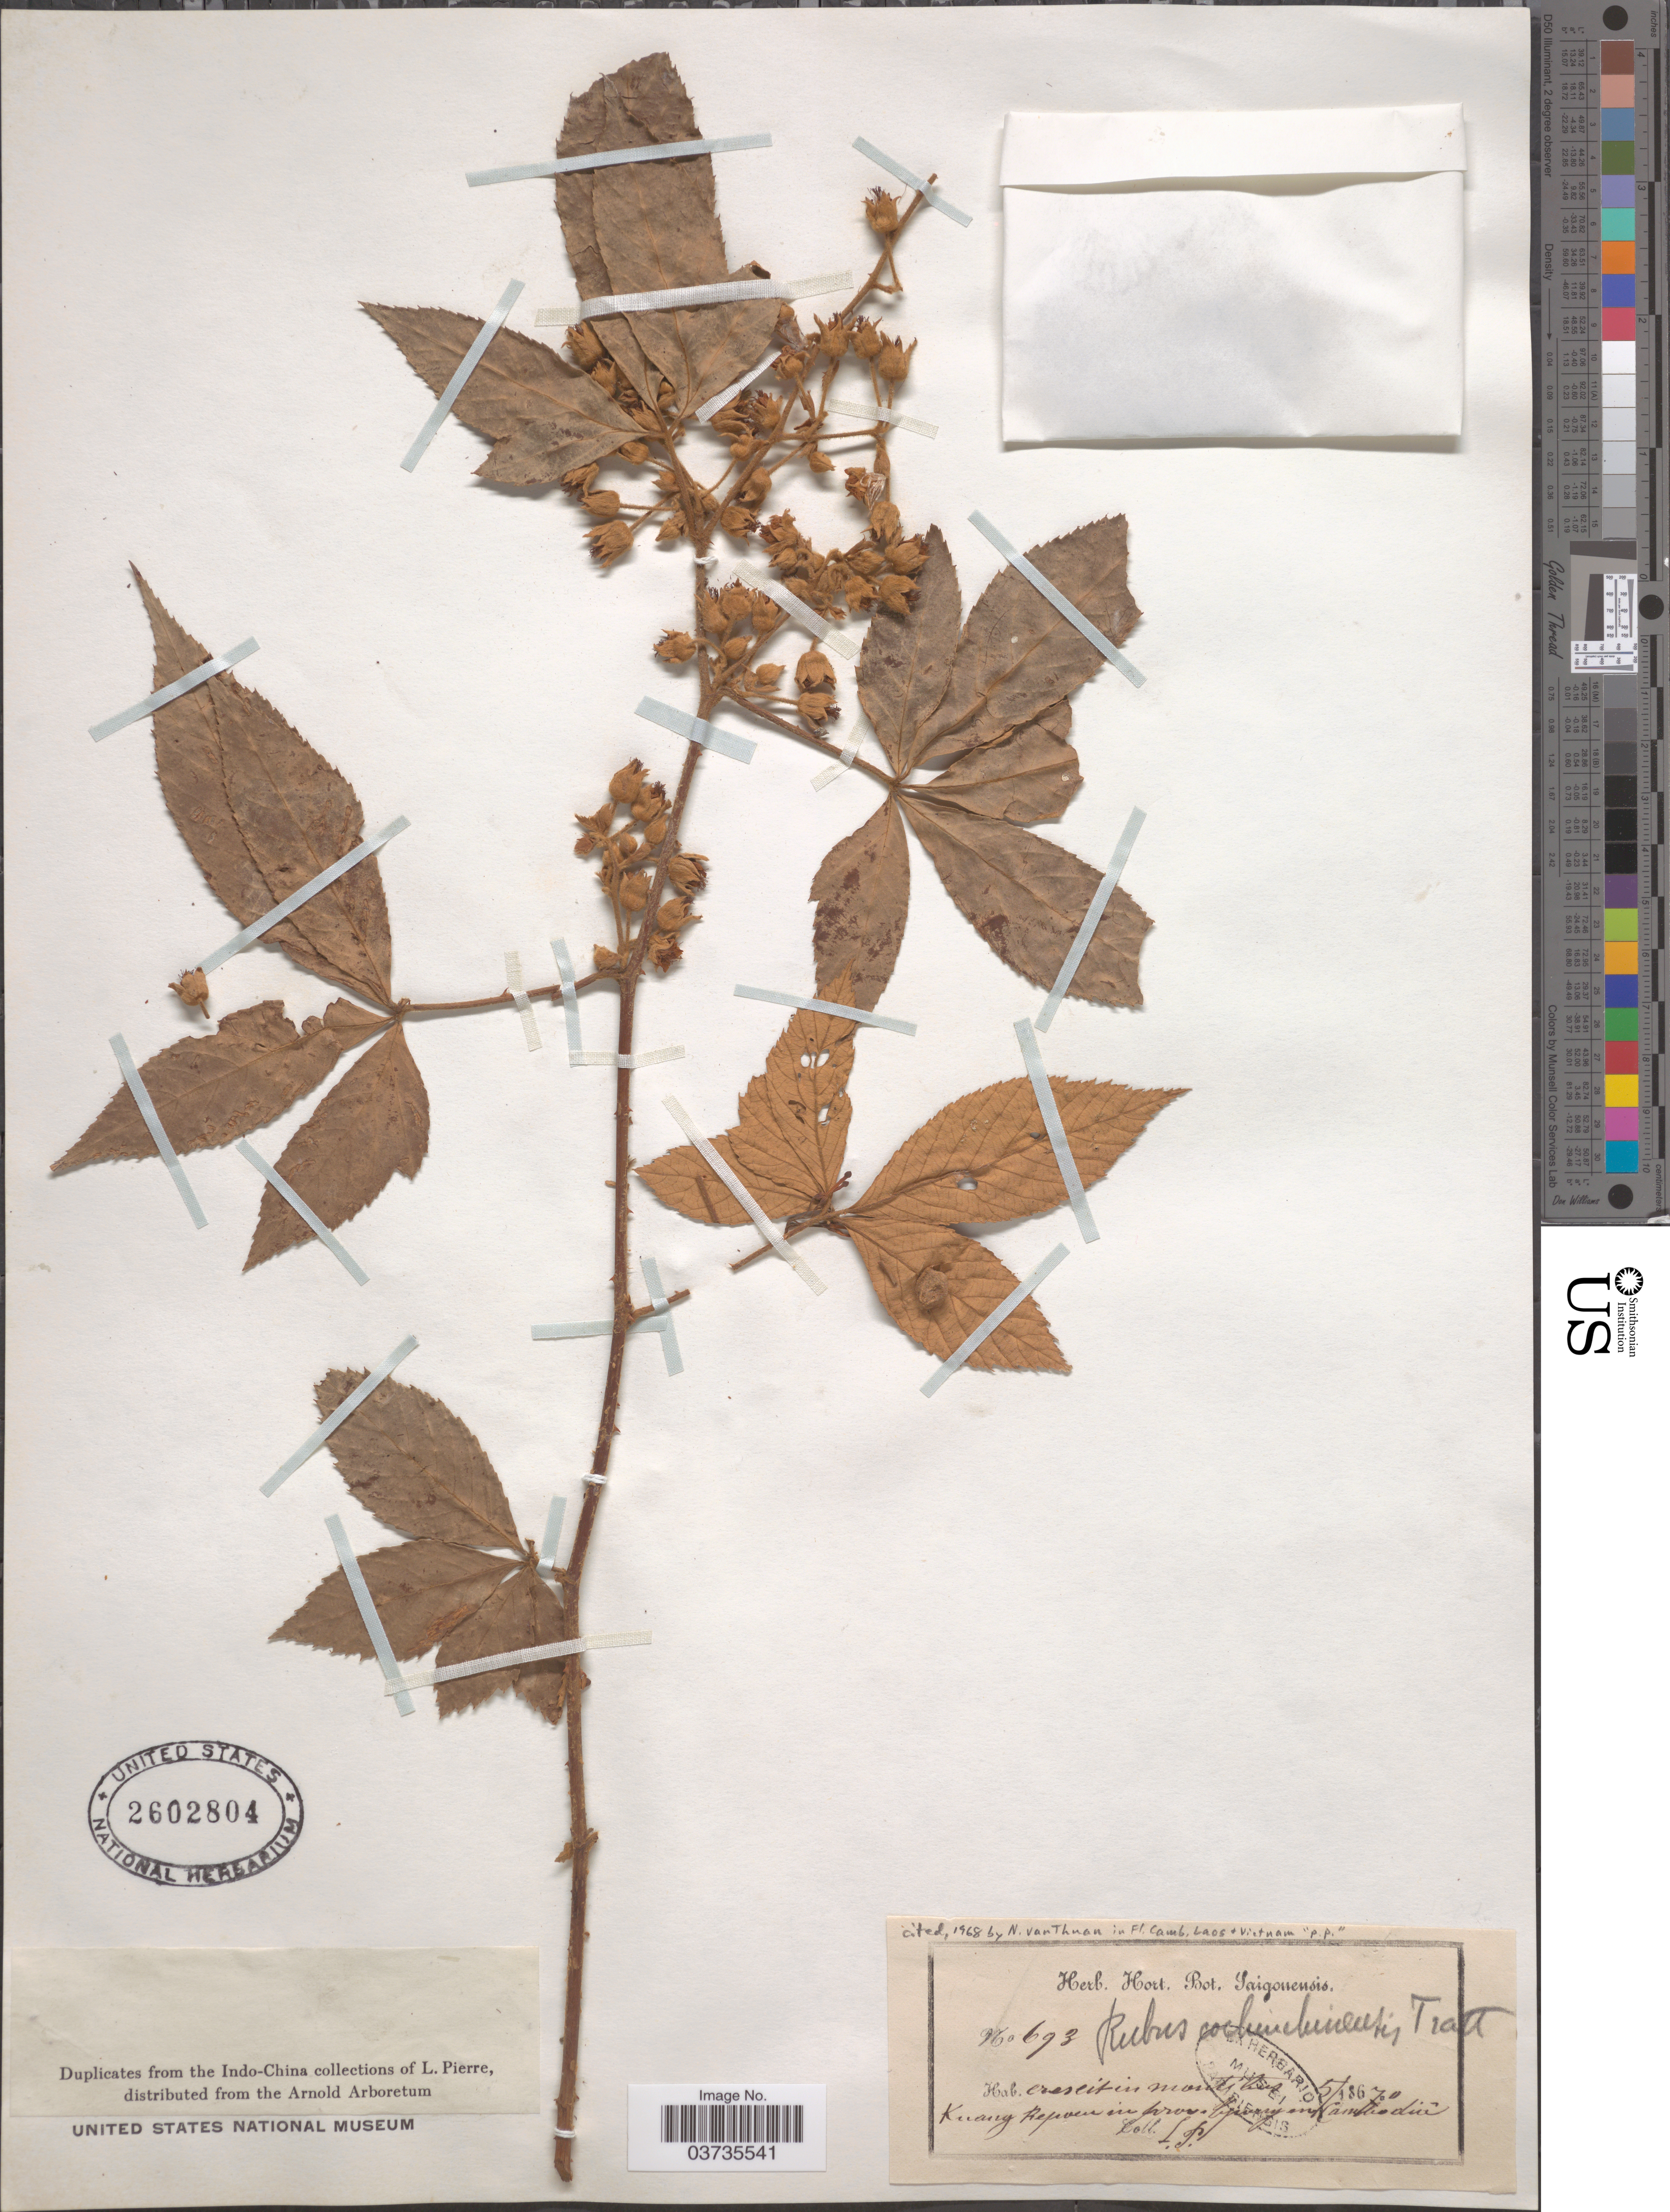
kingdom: Plantae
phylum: Tracheophyta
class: Magnoliopsida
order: Rosales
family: Rosaceae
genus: Rubus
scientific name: Rubus cochinchinensis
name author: Tratt.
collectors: L. Pierre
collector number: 693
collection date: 1870-05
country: Cambodia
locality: Crescit in montibus Kuang Repoen [interpreted] in prov. Tpong.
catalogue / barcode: US 2602804